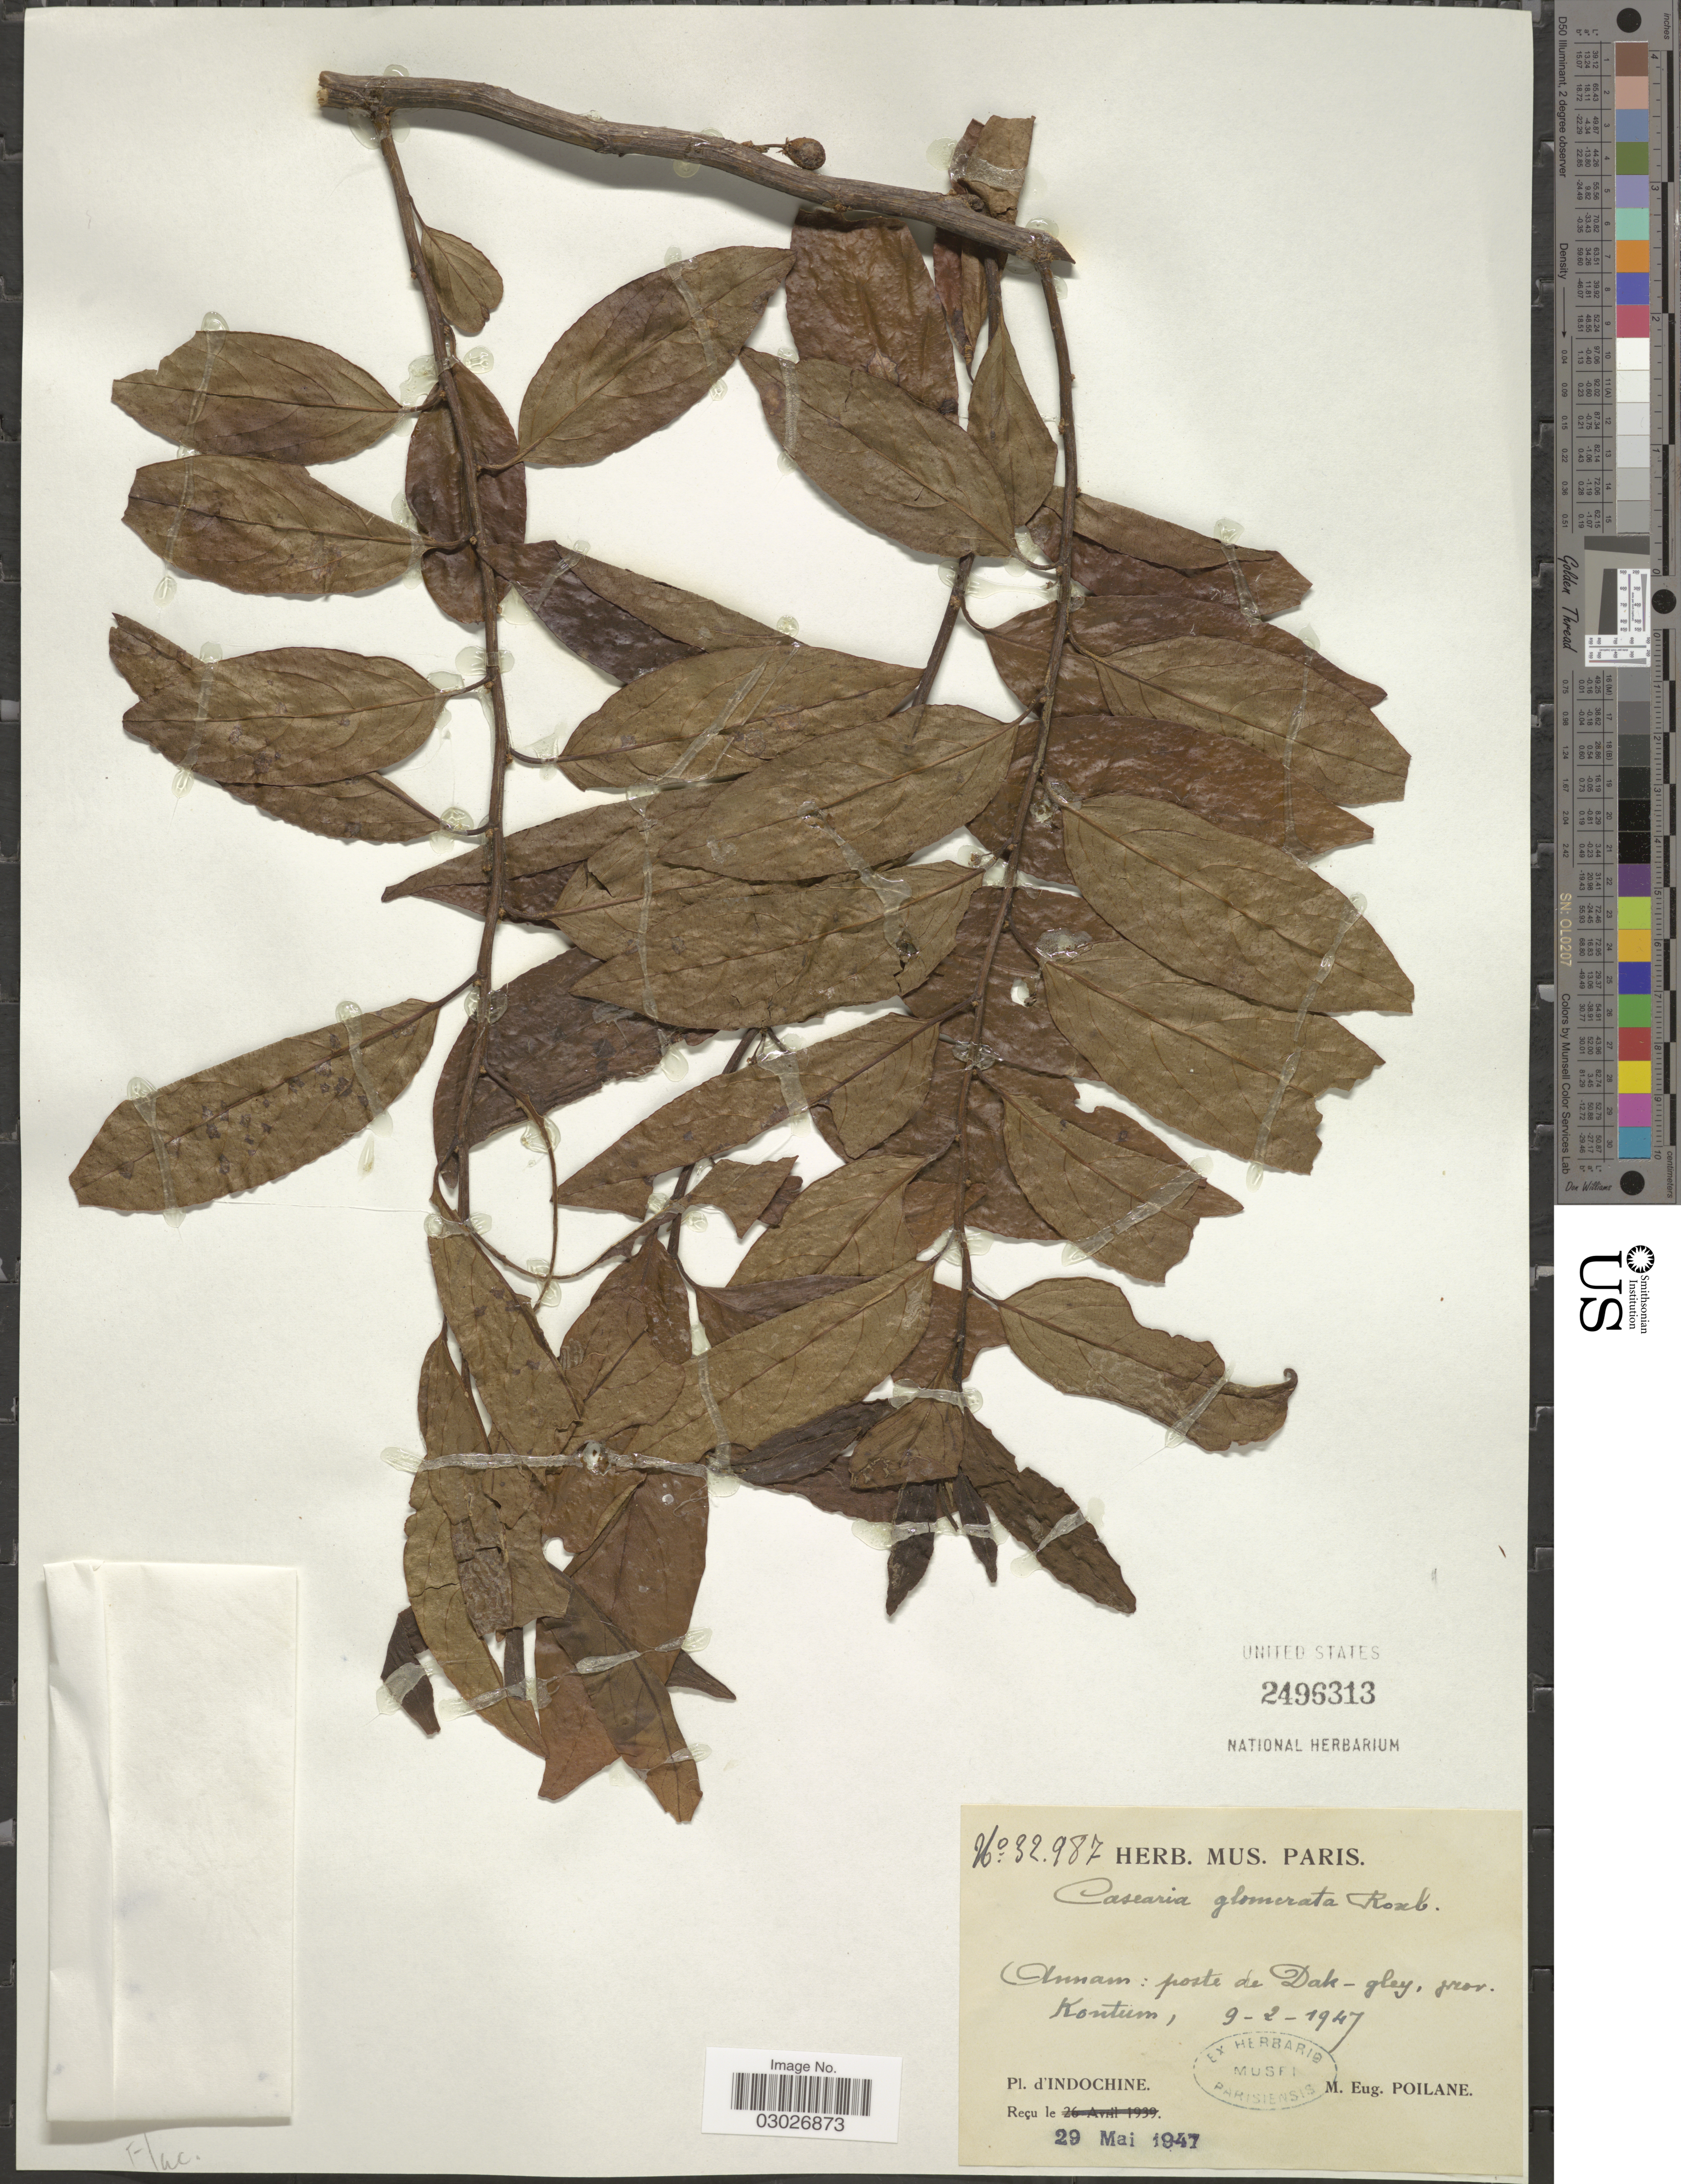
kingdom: Plantae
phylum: Tracheophyta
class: Magnoliopsida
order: Malpighiales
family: Salicaceae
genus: Casearia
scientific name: Casearia glomerata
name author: Roxb.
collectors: M. Poilane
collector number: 32987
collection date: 1947-02-09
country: Vietnam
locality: Annam: poste [interpreted] de Dak - gley, prov. Kontum. Pl. d'Indochine.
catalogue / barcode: US 2496313